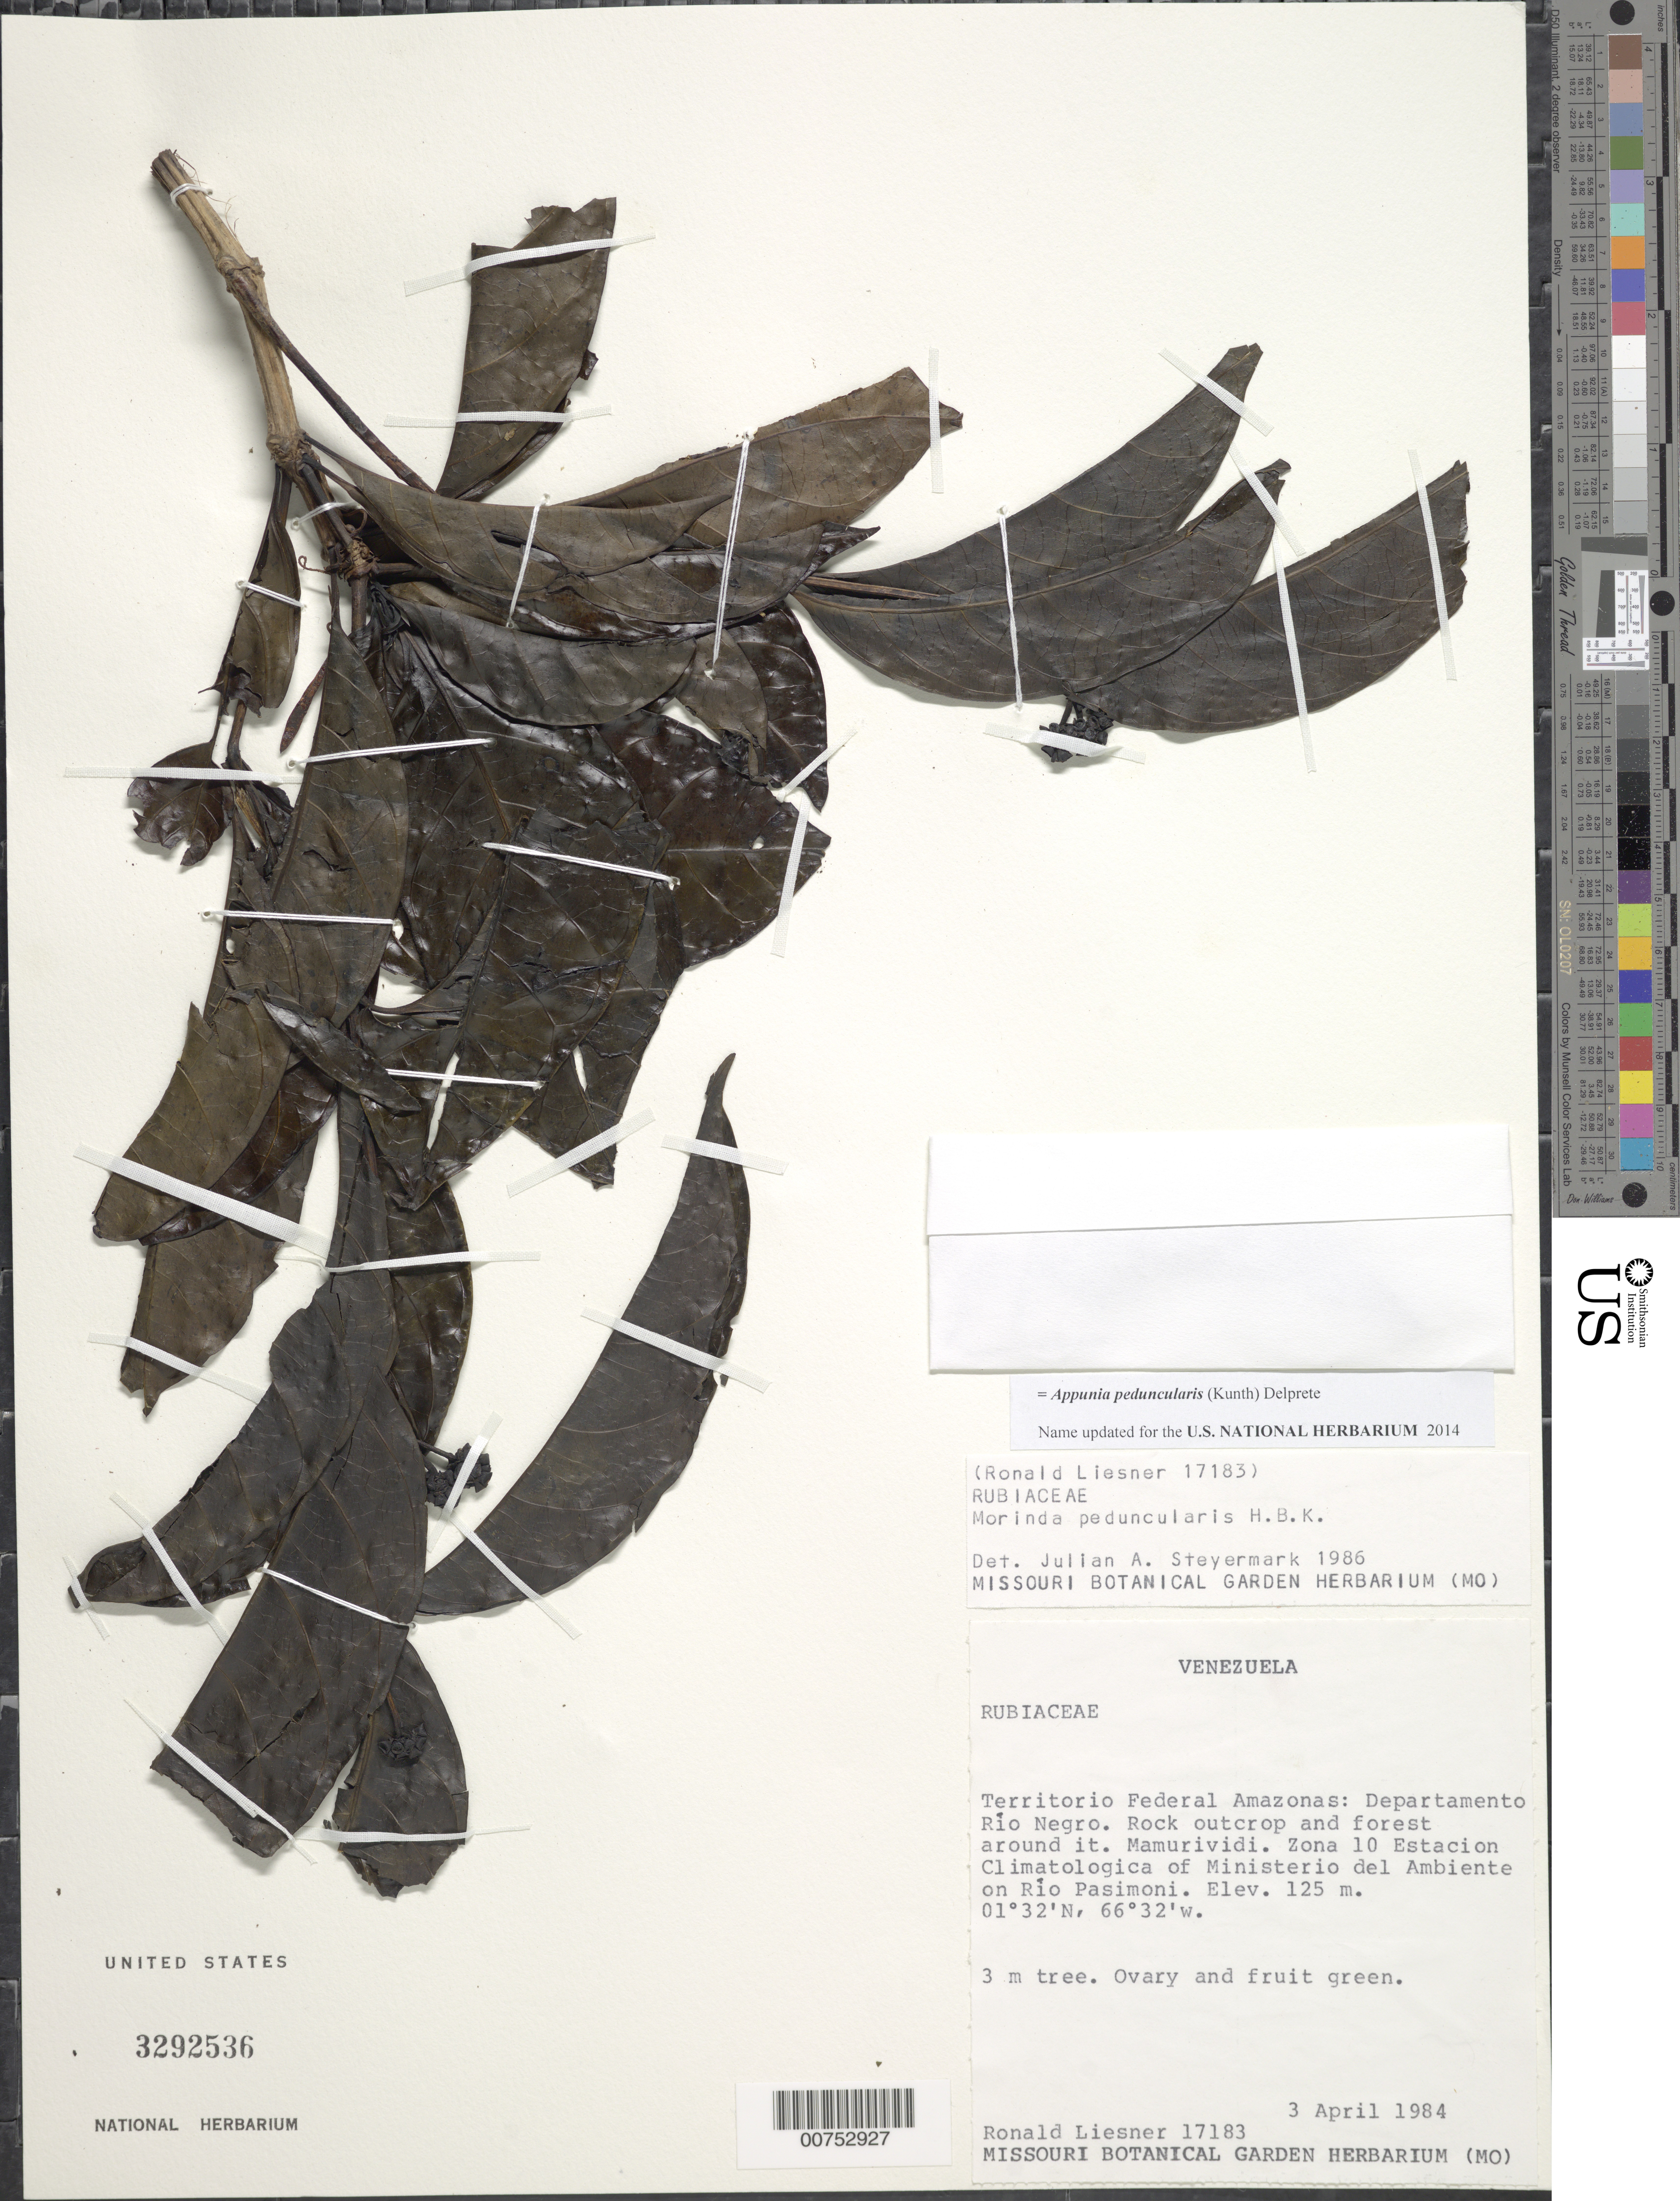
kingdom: Plantae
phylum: Tracheophyta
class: Magnoliopsida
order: Gentianales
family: Rubiaceae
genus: Appunia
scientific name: Appunia peduncularis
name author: (Kunth) Delprete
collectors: R. L. Liesner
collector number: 17183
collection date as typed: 3-Apr-84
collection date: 1984-04-03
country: Venezuela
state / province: Amazonas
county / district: Río Negro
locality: Mamurividi. Zona 10 Estacion Climatologica of Ministerío del Ambiente on Río Pasimoni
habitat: Rock outcrop and forest around it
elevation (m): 125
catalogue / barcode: US 3292536